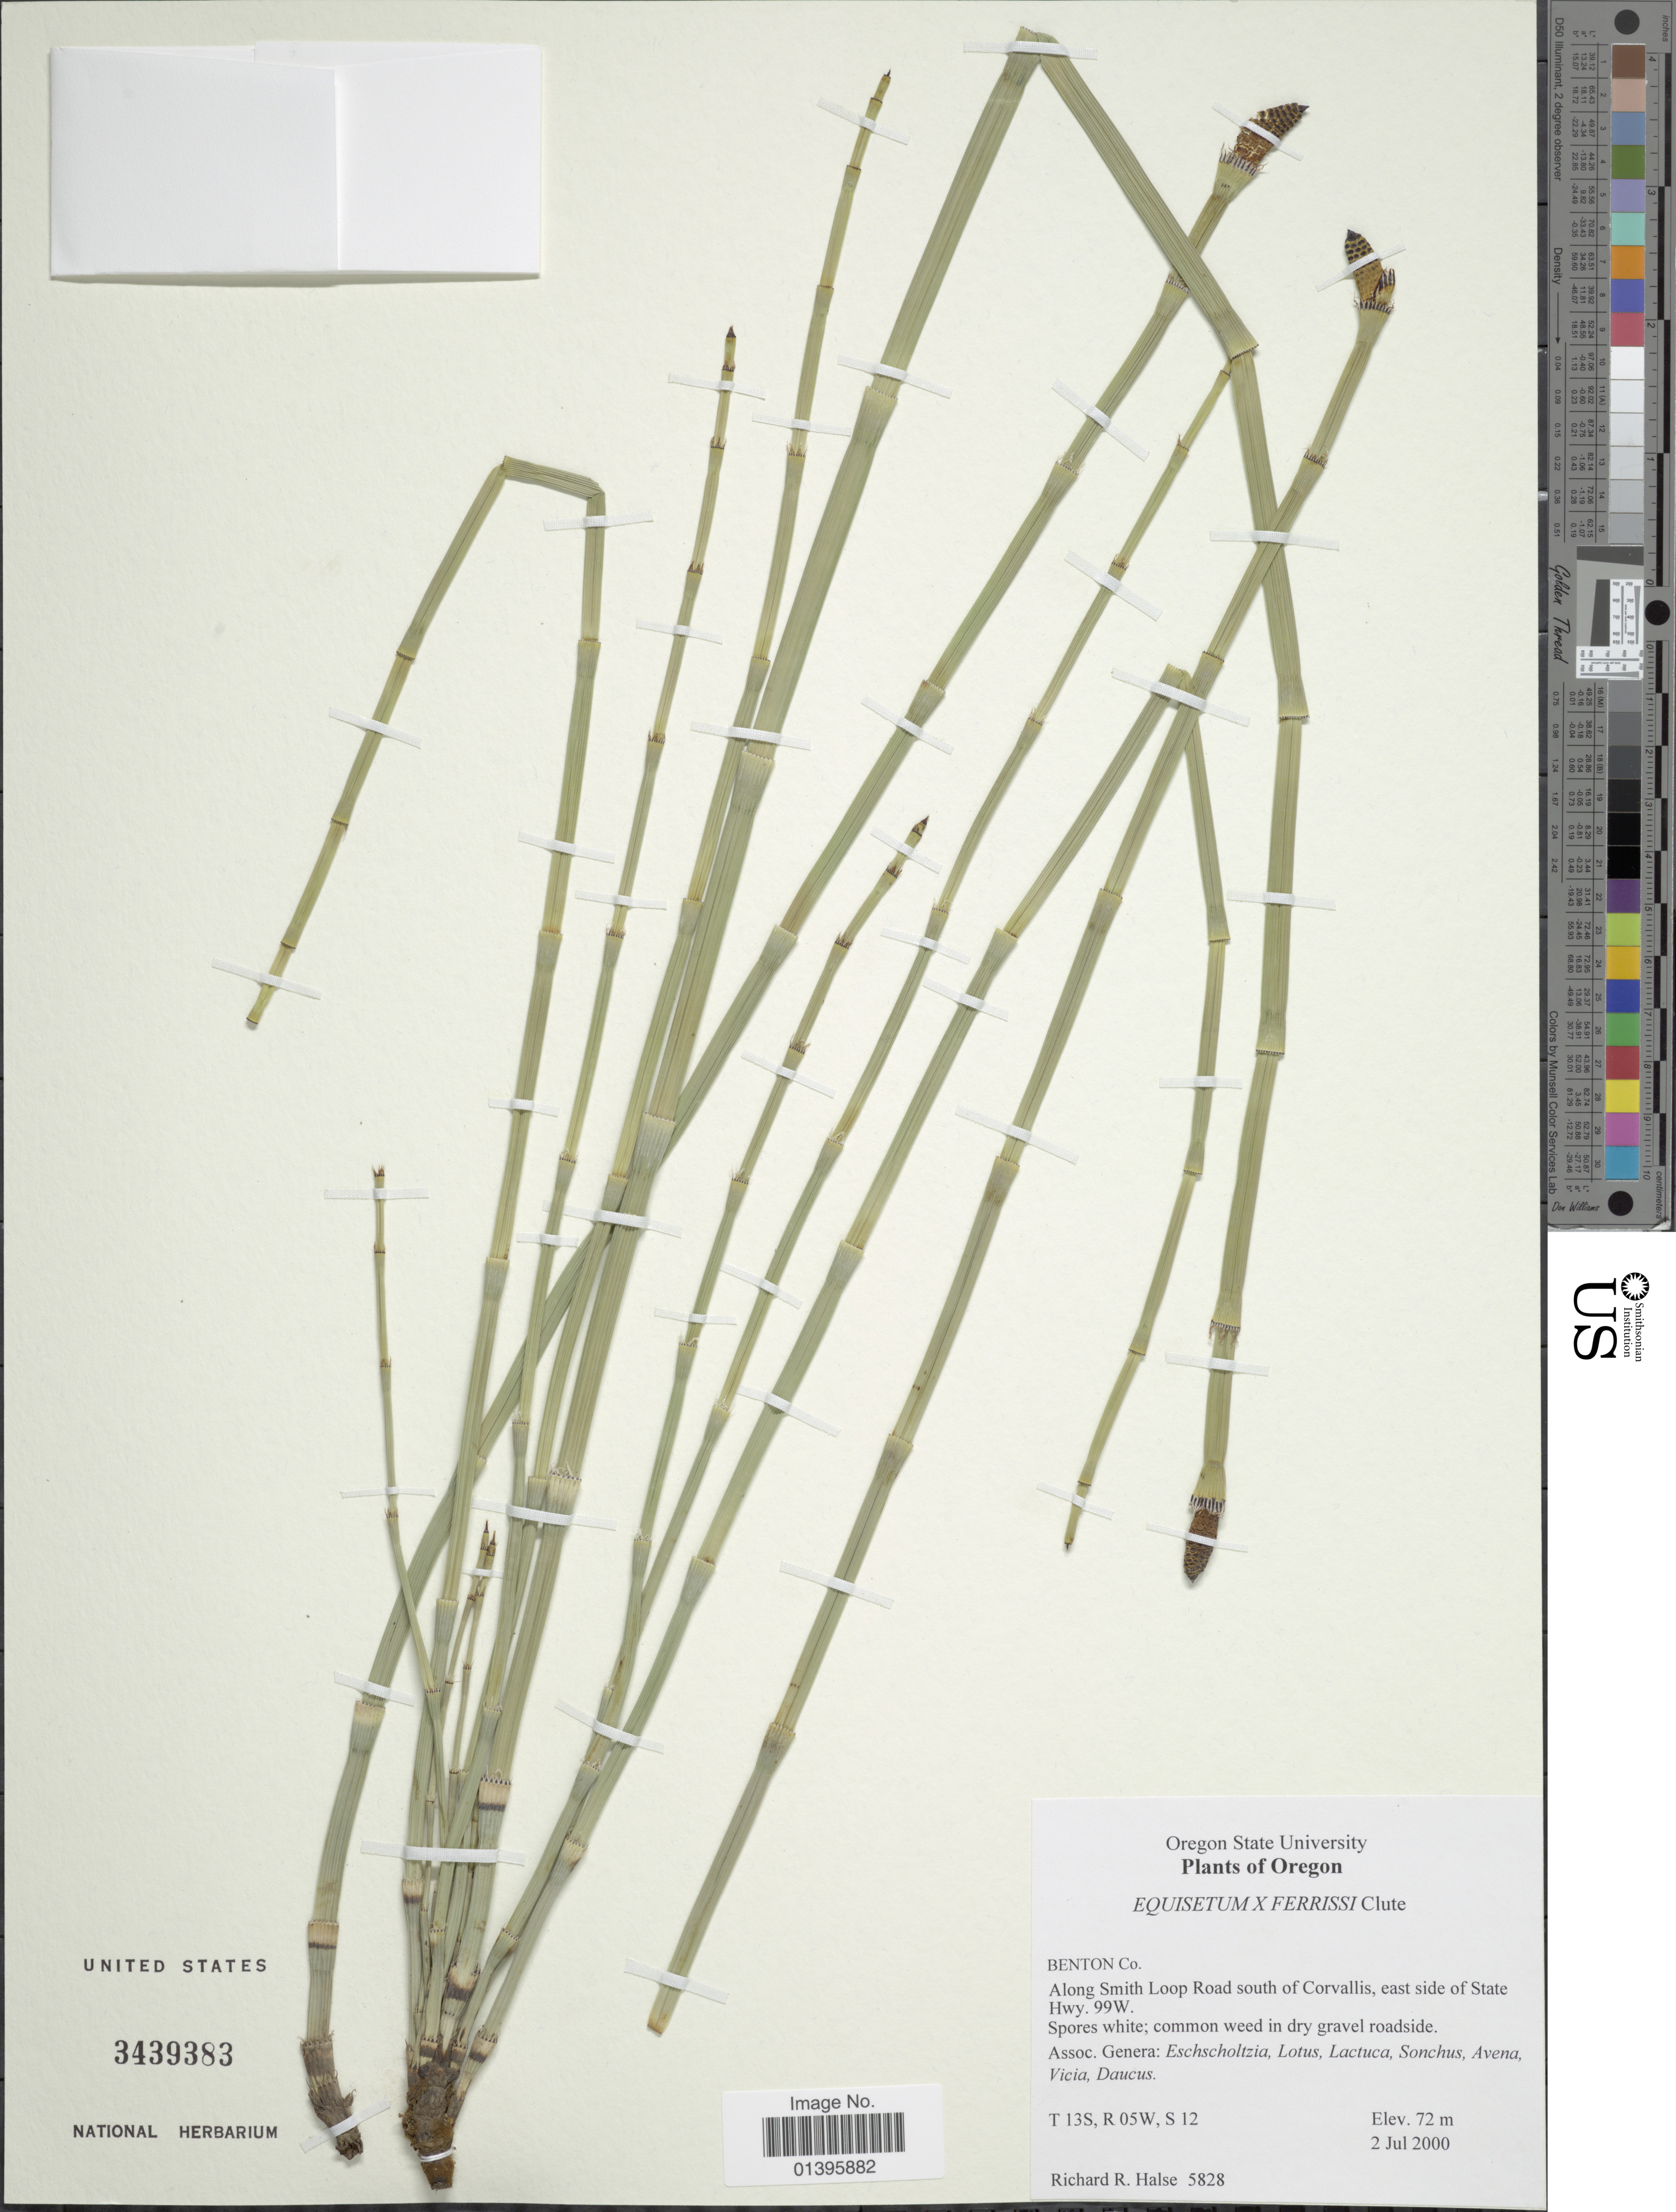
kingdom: Plantae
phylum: Tracheophyta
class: Polypodiopsida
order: Equisetales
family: Equisetaceae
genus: Equisetum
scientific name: Equisetum x ferrissii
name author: Clute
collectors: R. Halse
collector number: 5828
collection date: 2000-07-02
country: United States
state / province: Oregon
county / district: Benton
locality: Benton Co. Along Smith Loop Road south of Corvallis, east side of State Hwy. 99W. T 13 S, R 05W, S 12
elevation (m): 72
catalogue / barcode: US 3439383